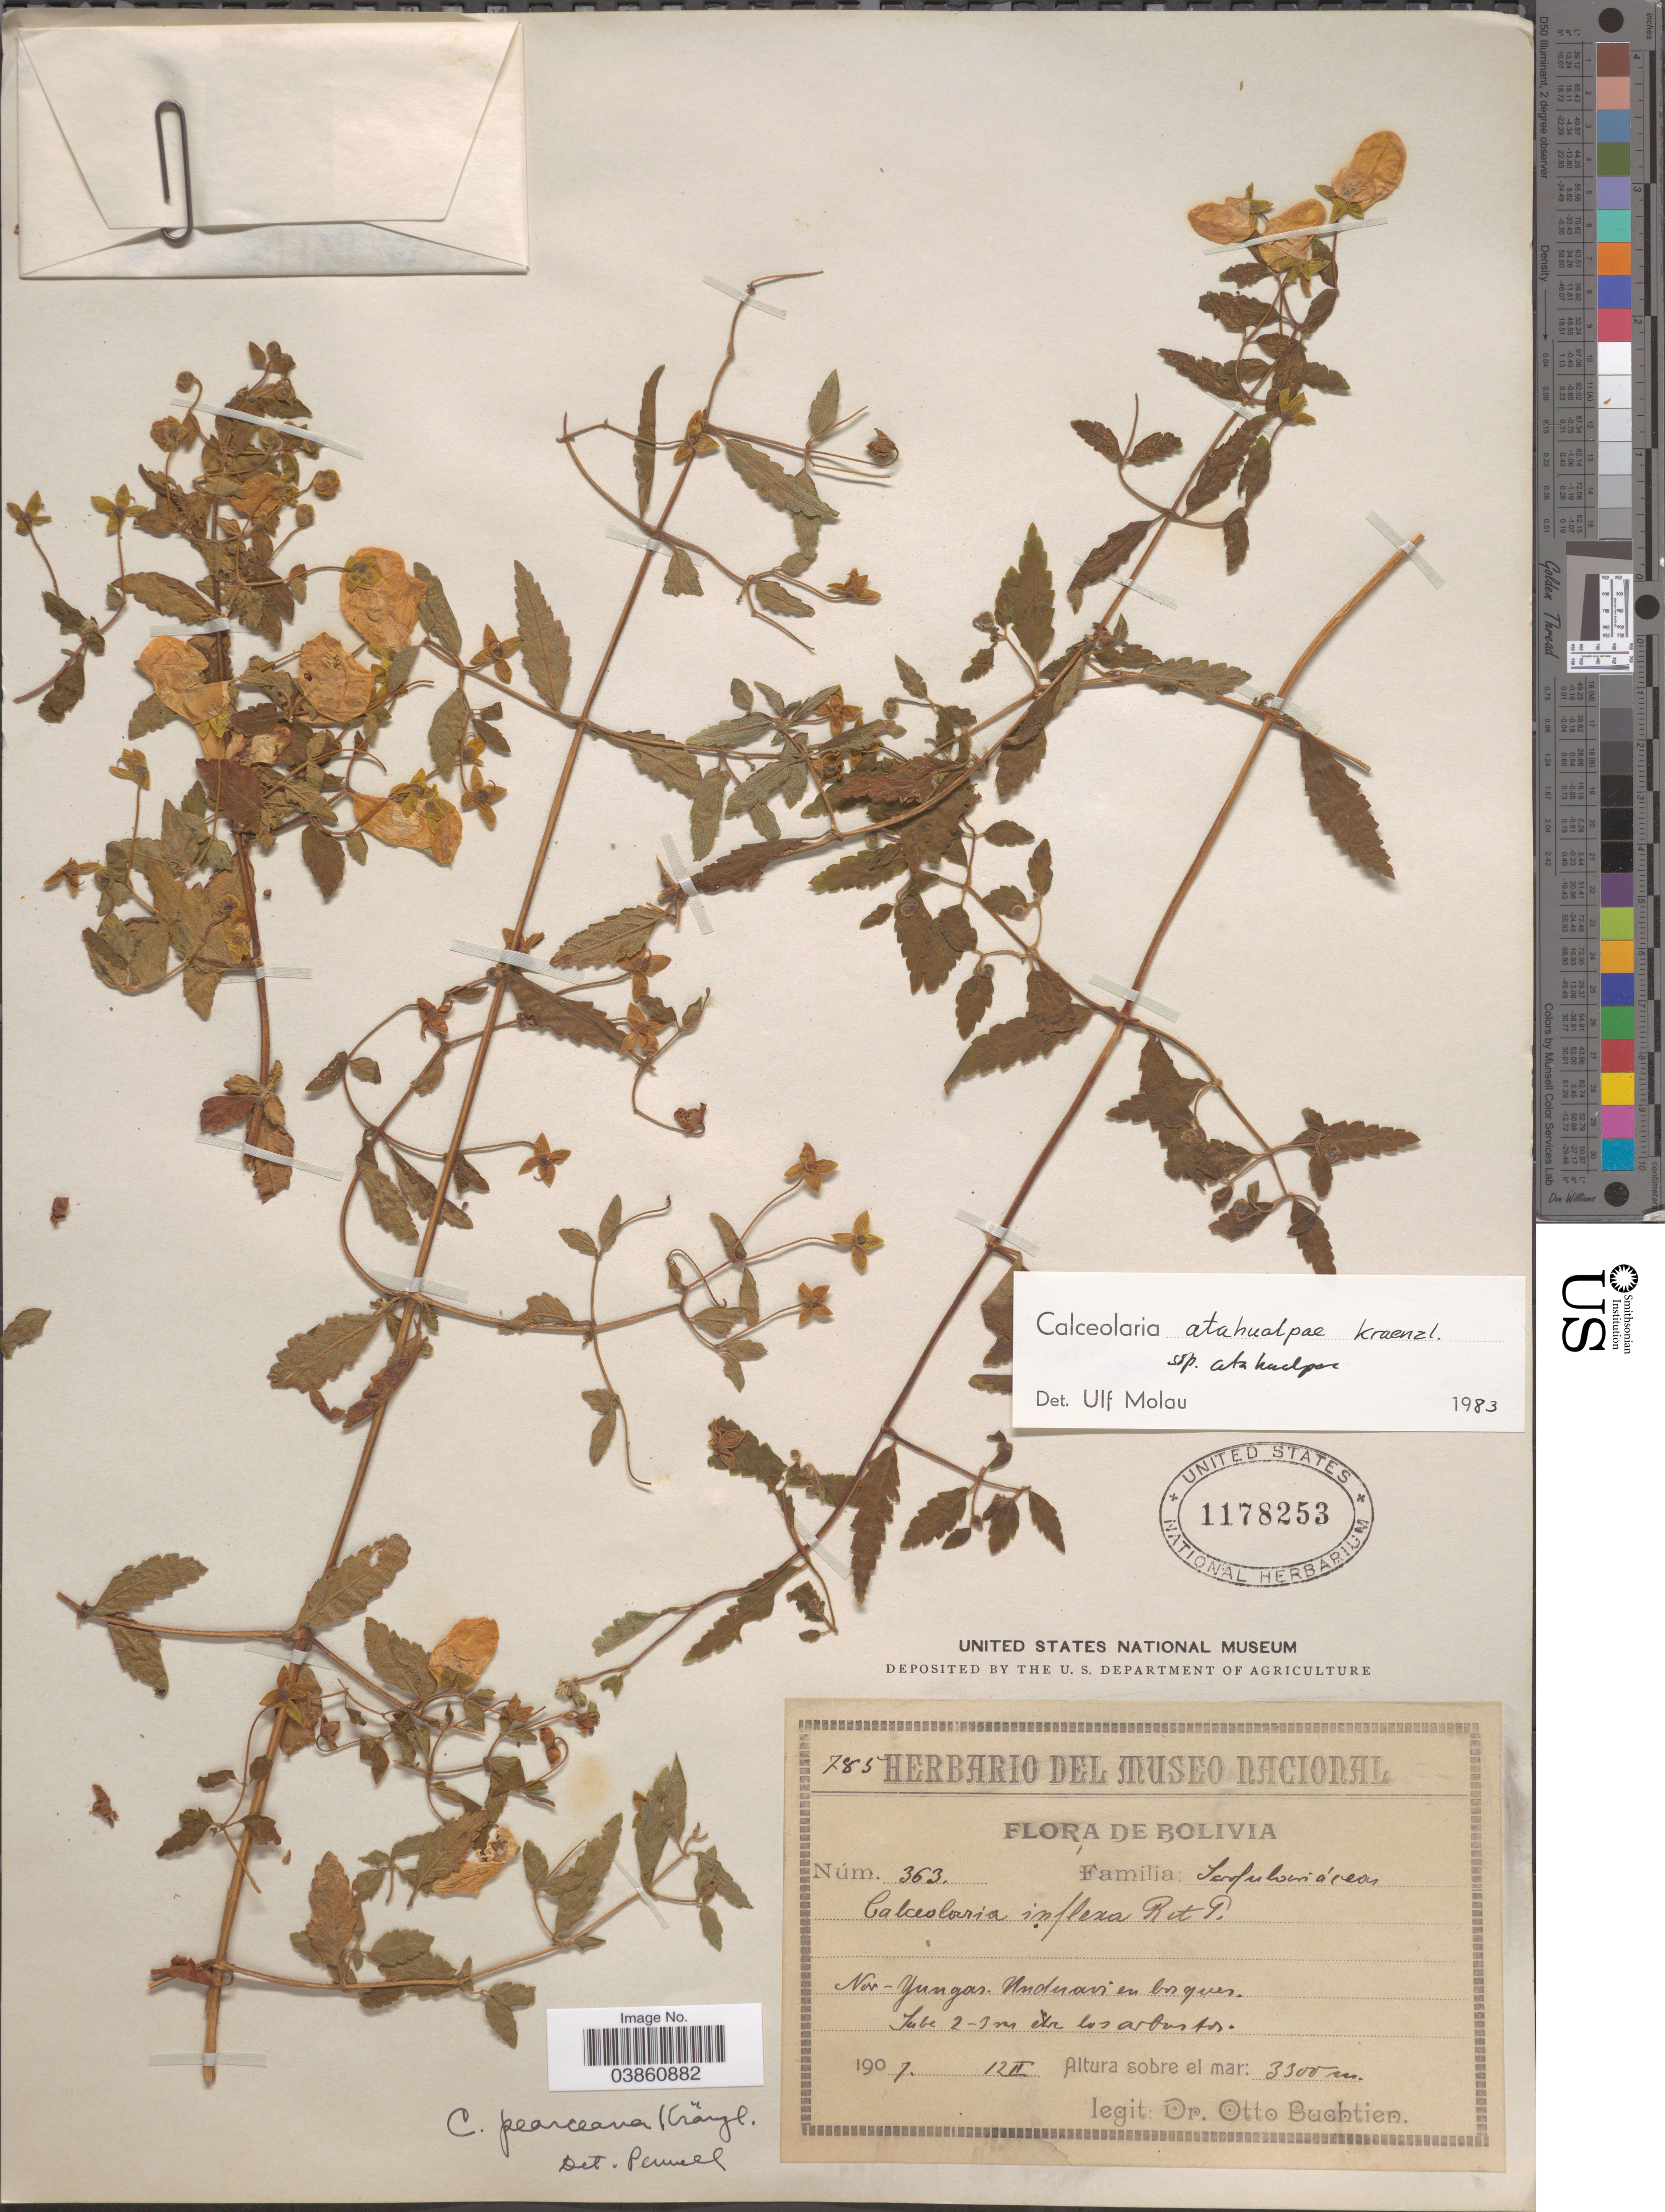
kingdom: Plantae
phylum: Tracheophyta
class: Magnoliopsida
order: Lamiales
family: Calceolariaceae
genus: Calceolaria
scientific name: Calceolaria atahualpae subsp. atahualpae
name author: Kraenzl.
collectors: O. Buchtien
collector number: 363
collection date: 1907-02-12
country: Bolivia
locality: Nor-Yungas. Unduavi en bosques.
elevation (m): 3500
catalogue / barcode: US 1178253